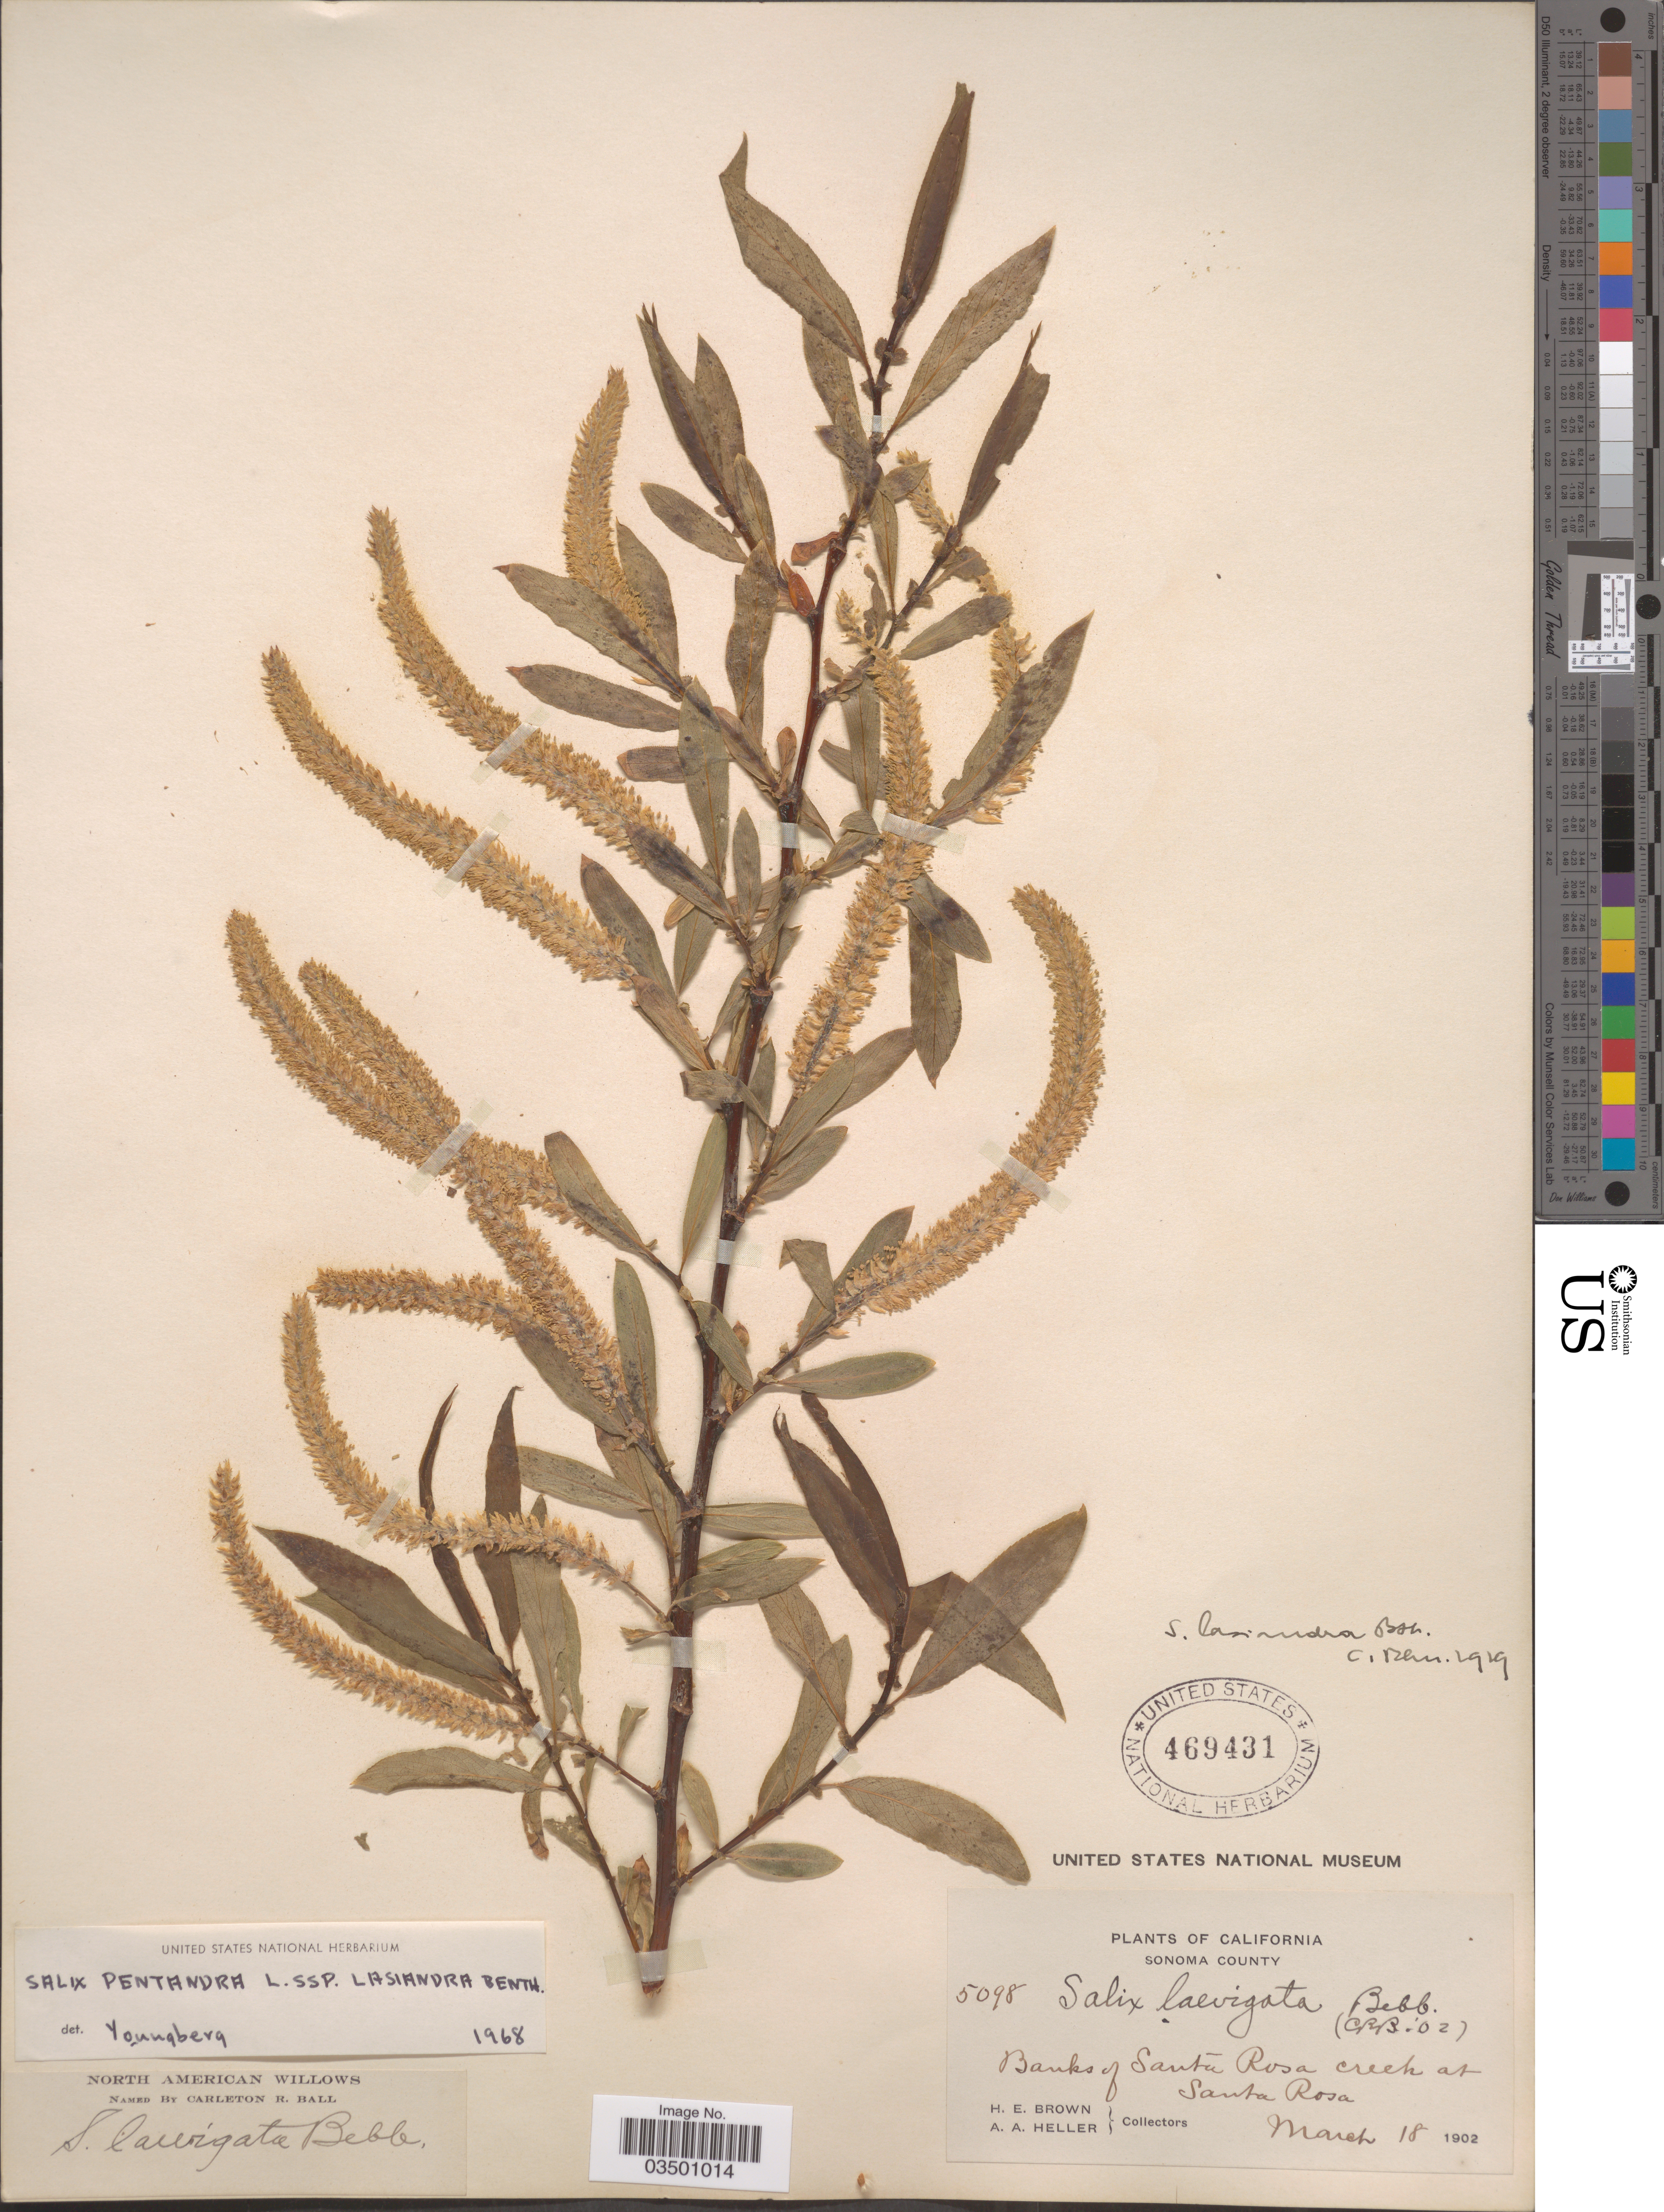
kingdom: Plantae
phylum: Tracheophyta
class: Magnoliopsida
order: Malpighiales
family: Salicaceae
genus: Salix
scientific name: Salix lasiandra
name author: Benth.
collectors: H. E. Brown & A. A. Heller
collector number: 5098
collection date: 1902-03-18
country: United States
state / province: California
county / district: Sonoma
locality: Sonoma County. Banks of Santa Rosa creek at Santa Rosa.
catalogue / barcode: US 469431